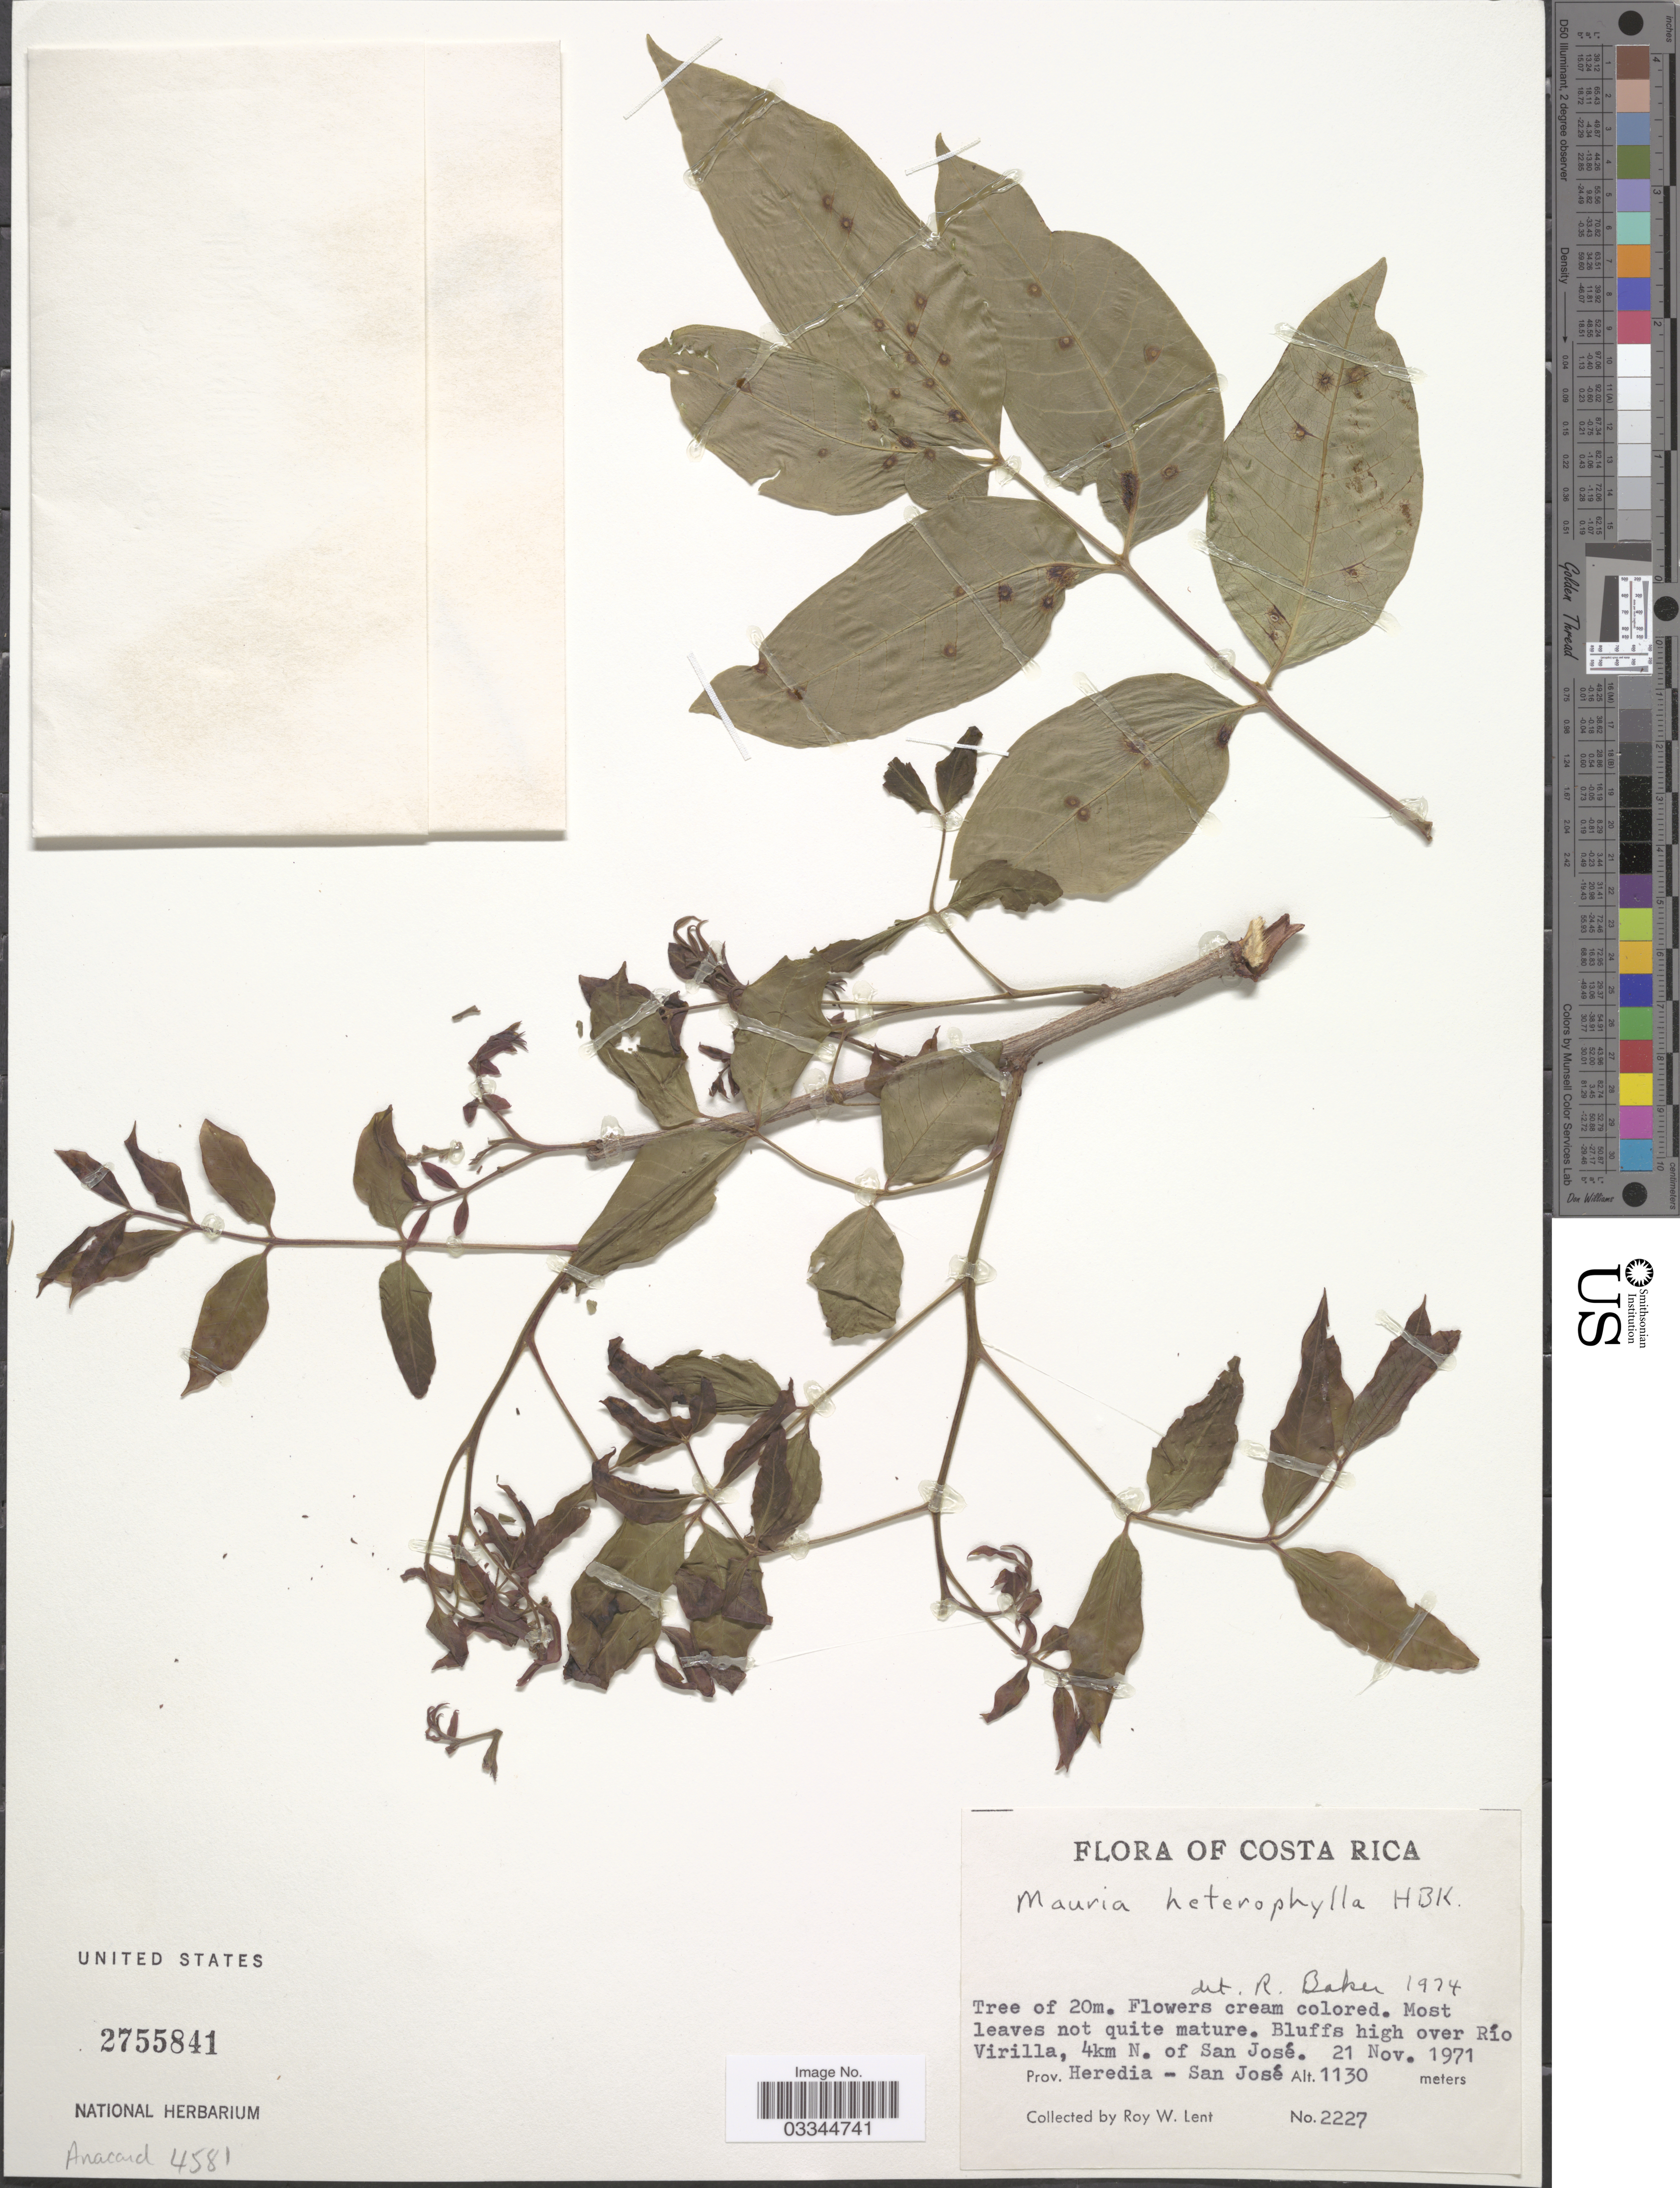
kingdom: Plantae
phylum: Tracheophyta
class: Magnoliopsida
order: Sapindales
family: Anacardiaceae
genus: Mauria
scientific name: Mauria heterophylla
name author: Kunth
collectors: R. W. Lent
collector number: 2227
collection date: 1971-11-21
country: Costa Rica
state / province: Heredia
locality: Bluff high over Río Virilla, 4km N. of San José, Prov.Heredia-San José.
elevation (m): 1130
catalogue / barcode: US 2755841